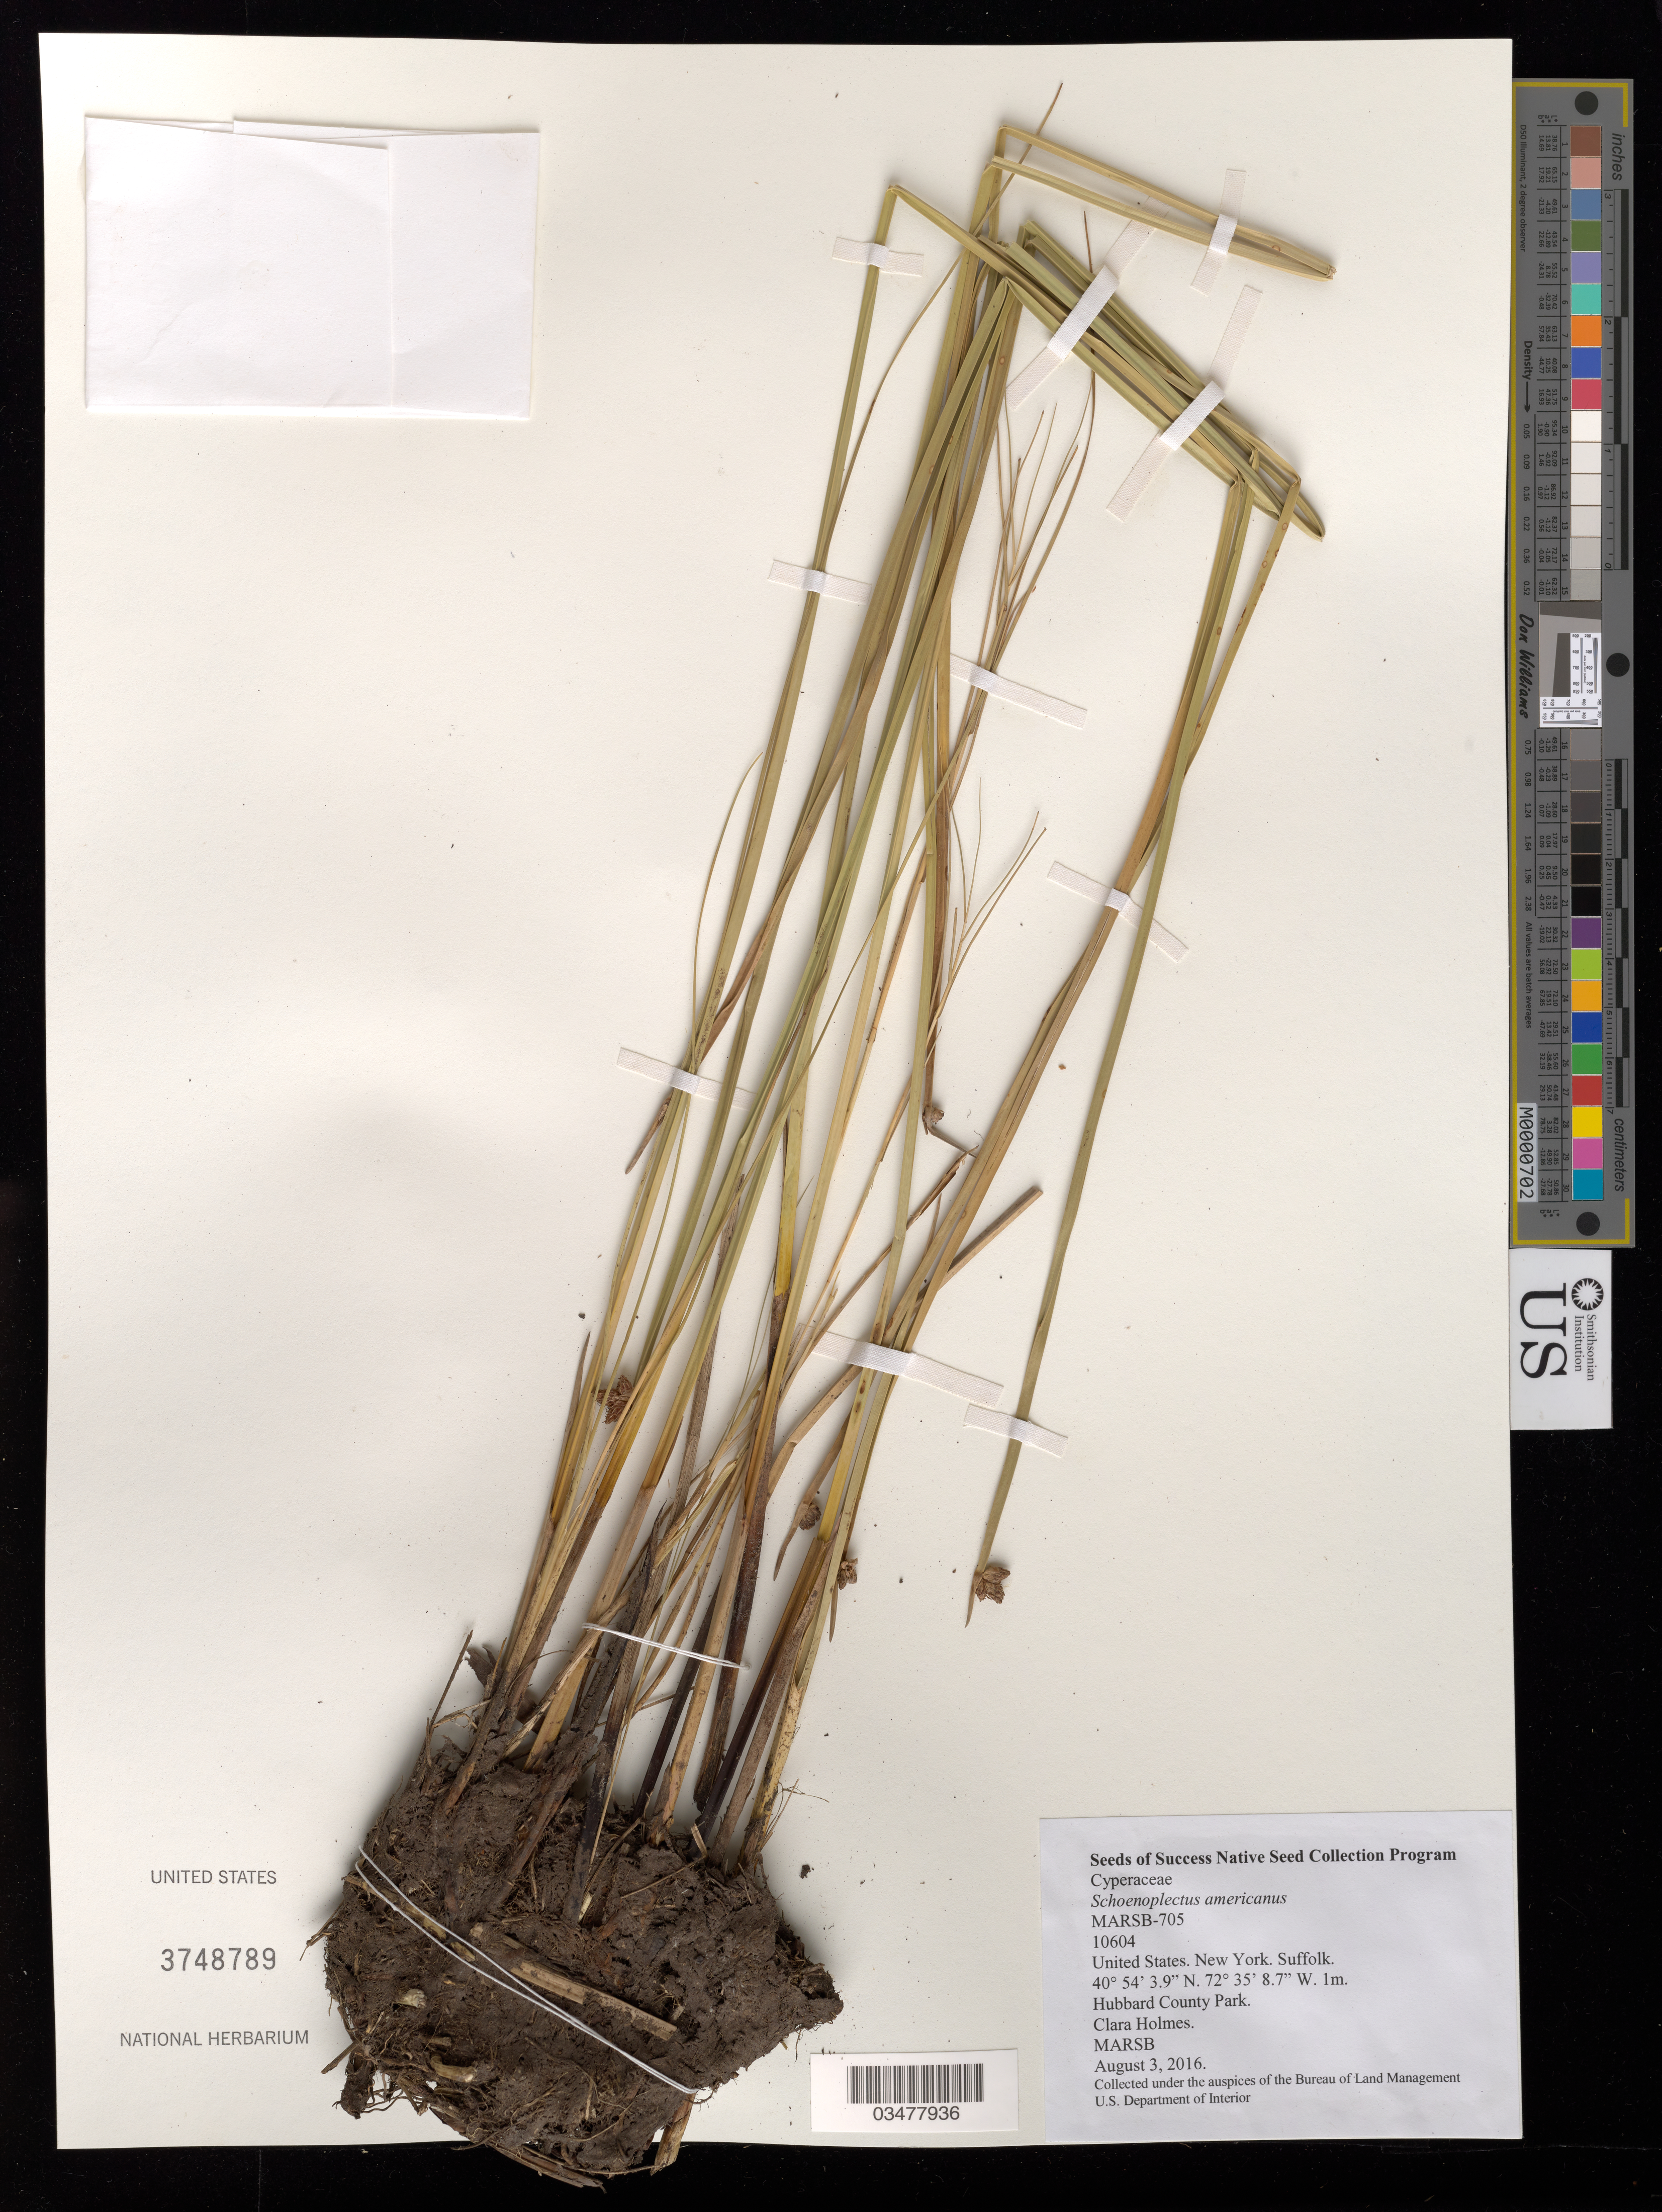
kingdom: Plantae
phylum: Tracheophyta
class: Liliopsida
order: Poales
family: Cyperaceae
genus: Schoenoplectus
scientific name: Schoenoplectus americanus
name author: (Pers.) Volkart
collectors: C. Holmes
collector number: MARSB-705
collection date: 2016-08-03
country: United States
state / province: New York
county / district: Suffolk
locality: Hubbard County Park, White Column Entrance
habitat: High Salt Marsh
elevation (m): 1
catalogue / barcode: US 3748789